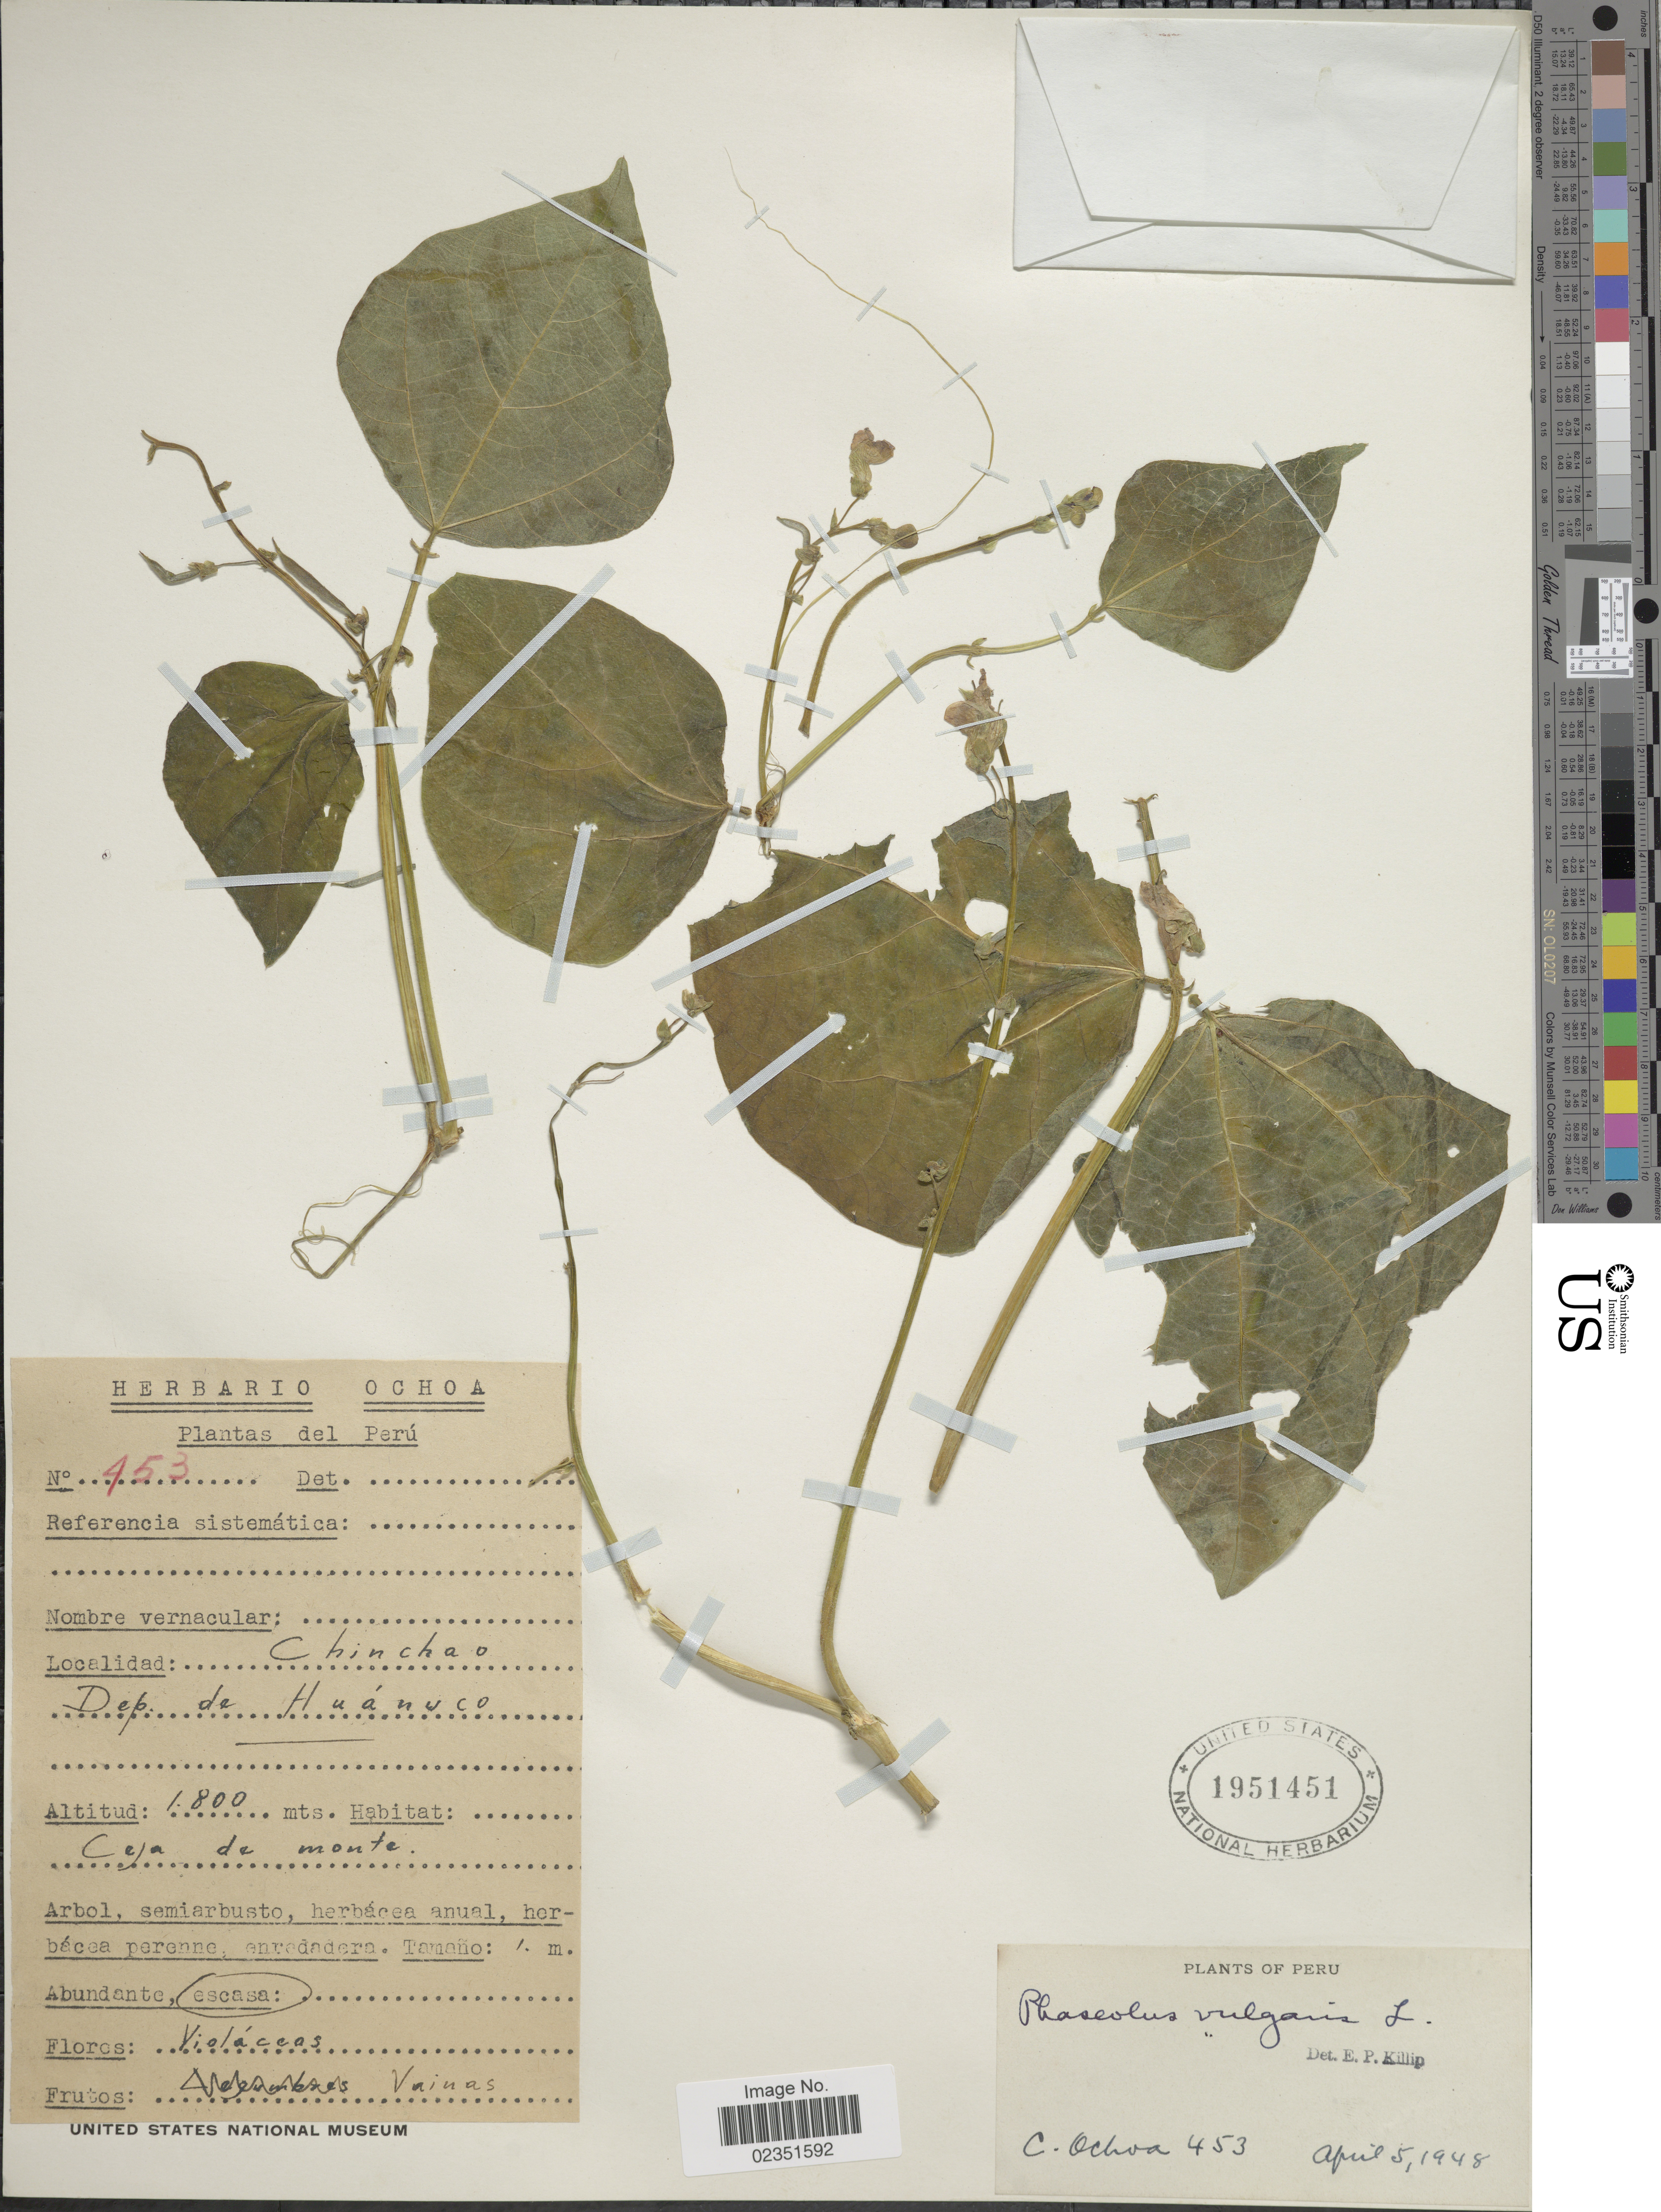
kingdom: Plantae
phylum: Tracheophyta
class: Magnoliopsida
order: Fabales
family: Fabaceae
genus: Phaseolus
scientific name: Phaseolus vulgaris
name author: L.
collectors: C. Ochoa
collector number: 453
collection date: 1948-04-05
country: Peru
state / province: Huánuco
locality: Chinchao, Ceja de monte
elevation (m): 1800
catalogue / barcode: US 1951451